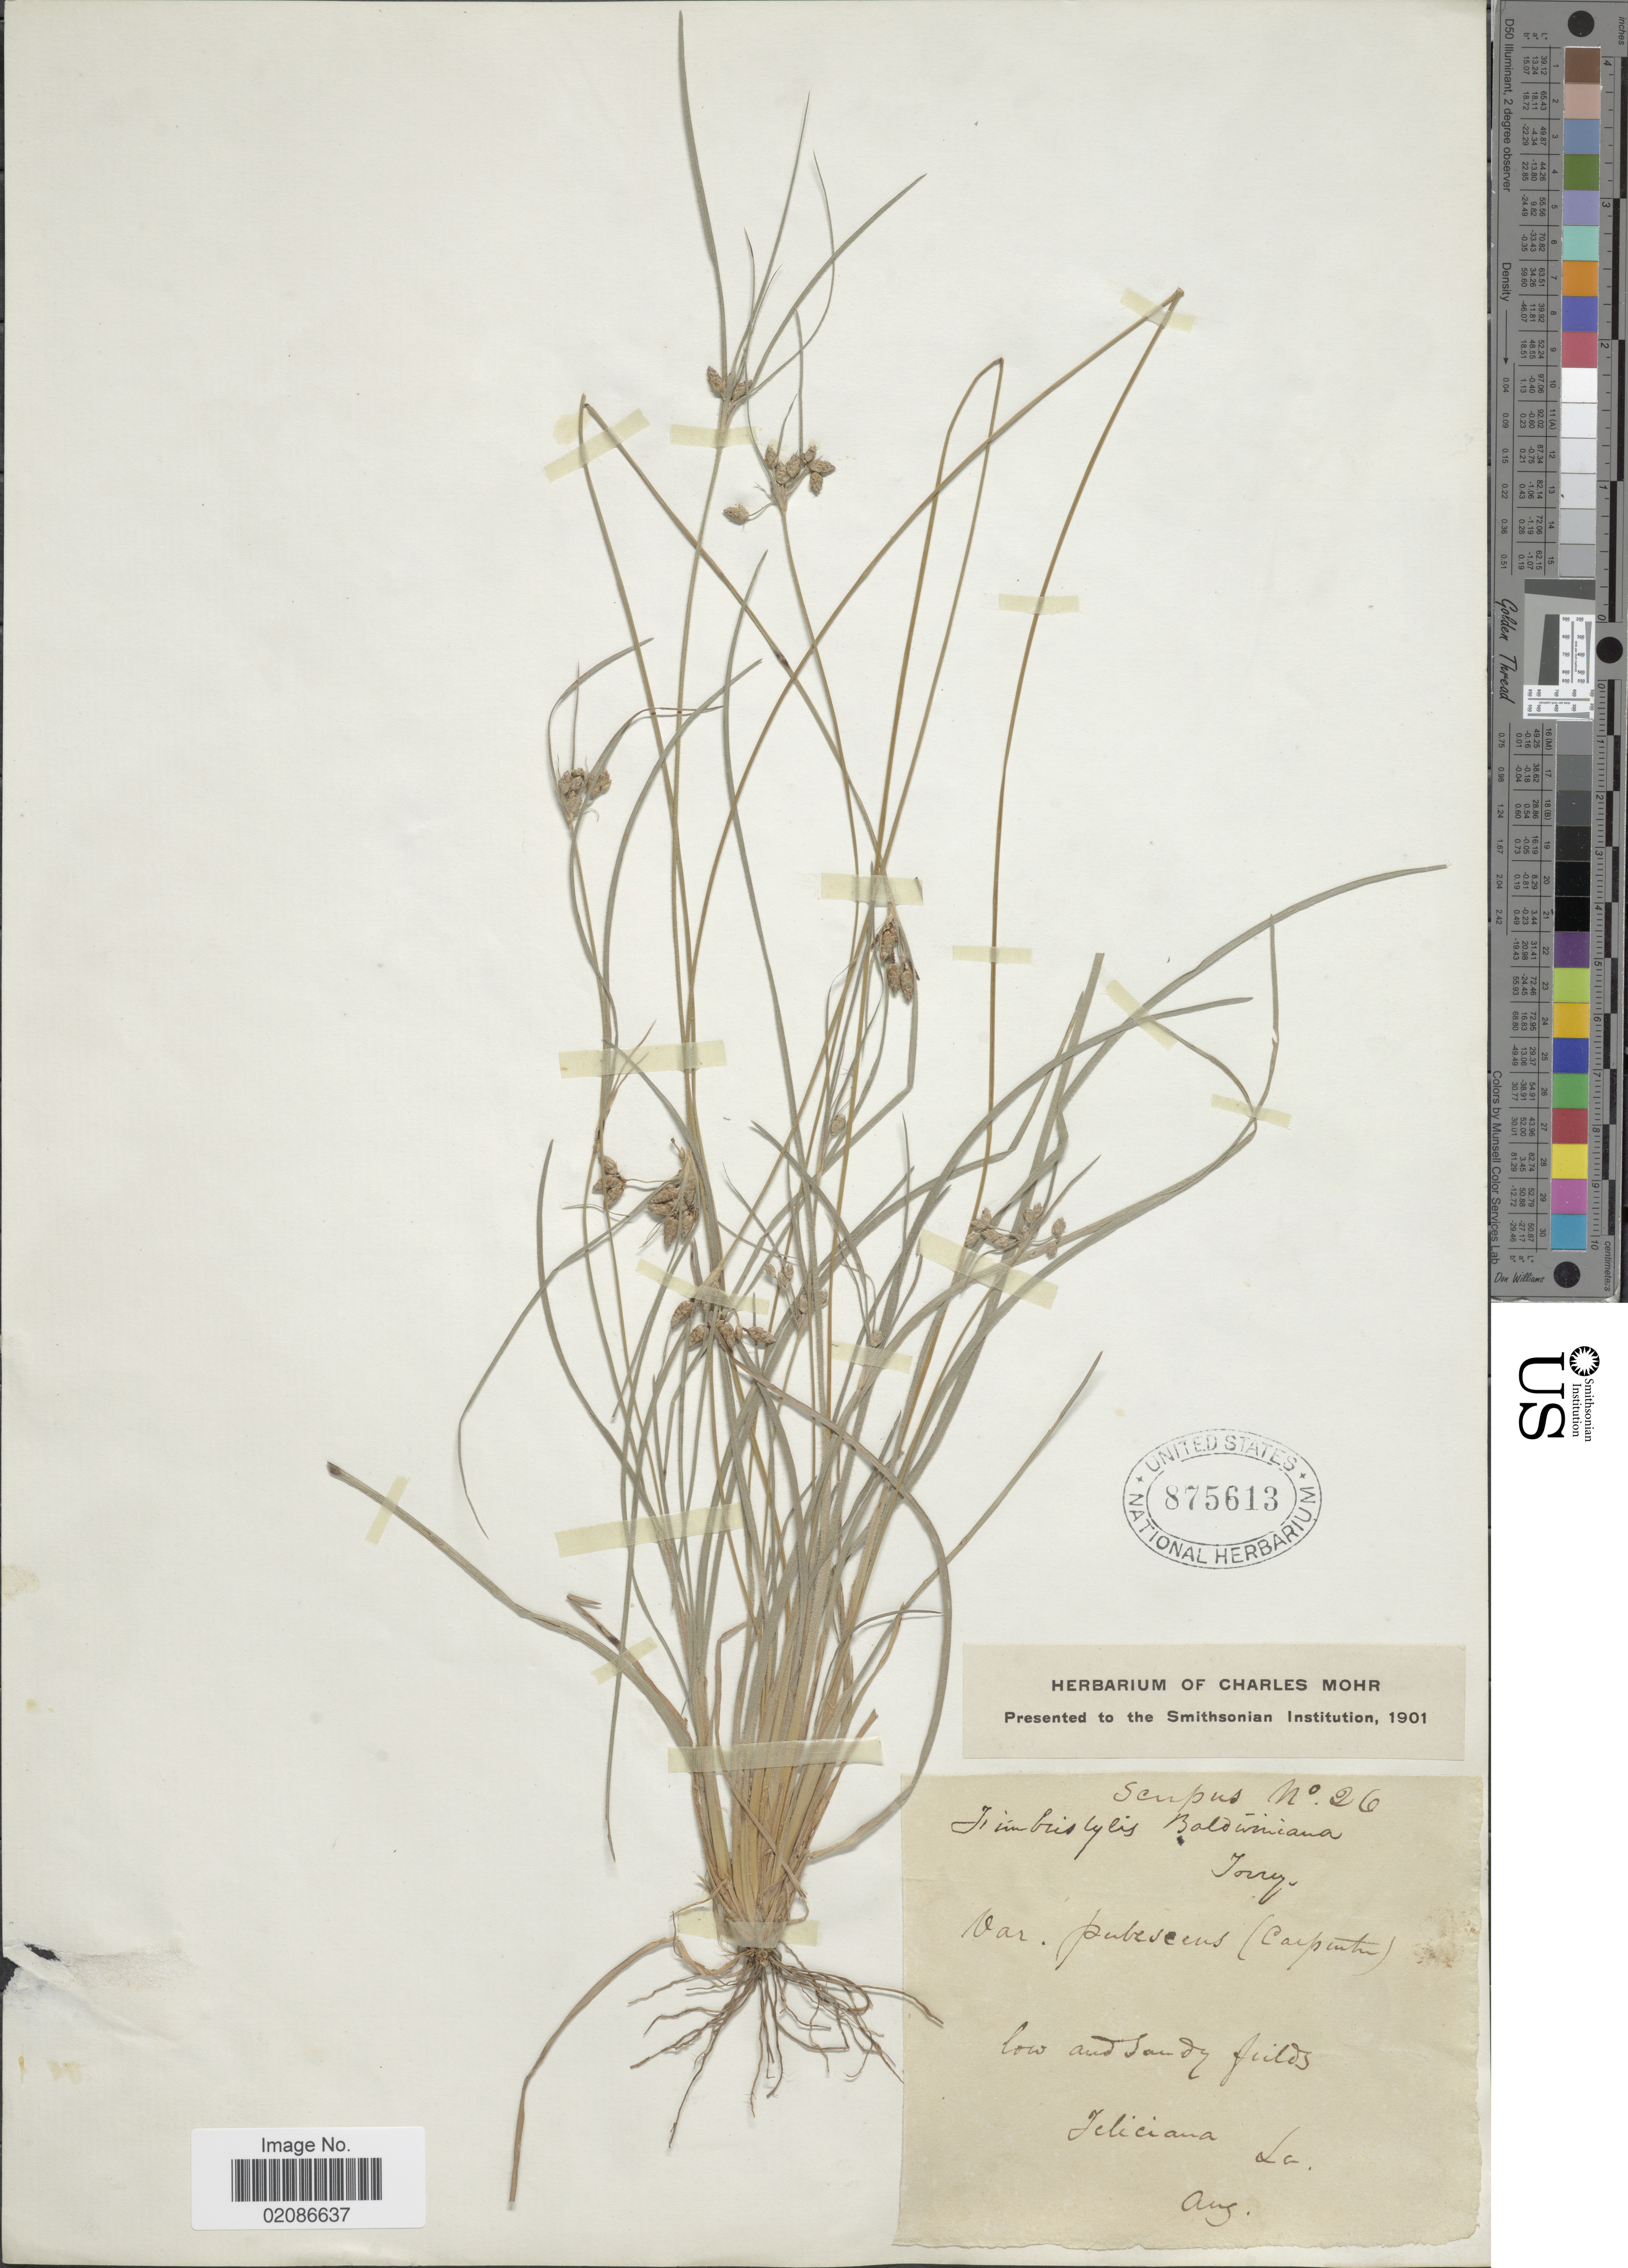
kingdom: Plantae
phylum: Tracheophyta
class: Liliopsida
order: Poales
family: Cyperaceae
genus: Fimbristylis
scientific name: Fimbristylis dichotoma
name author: (L.) Vahl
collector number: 26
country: United States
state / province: Louisiana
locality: Low and sandy fields. Feliciana La.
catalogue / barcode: US 875613